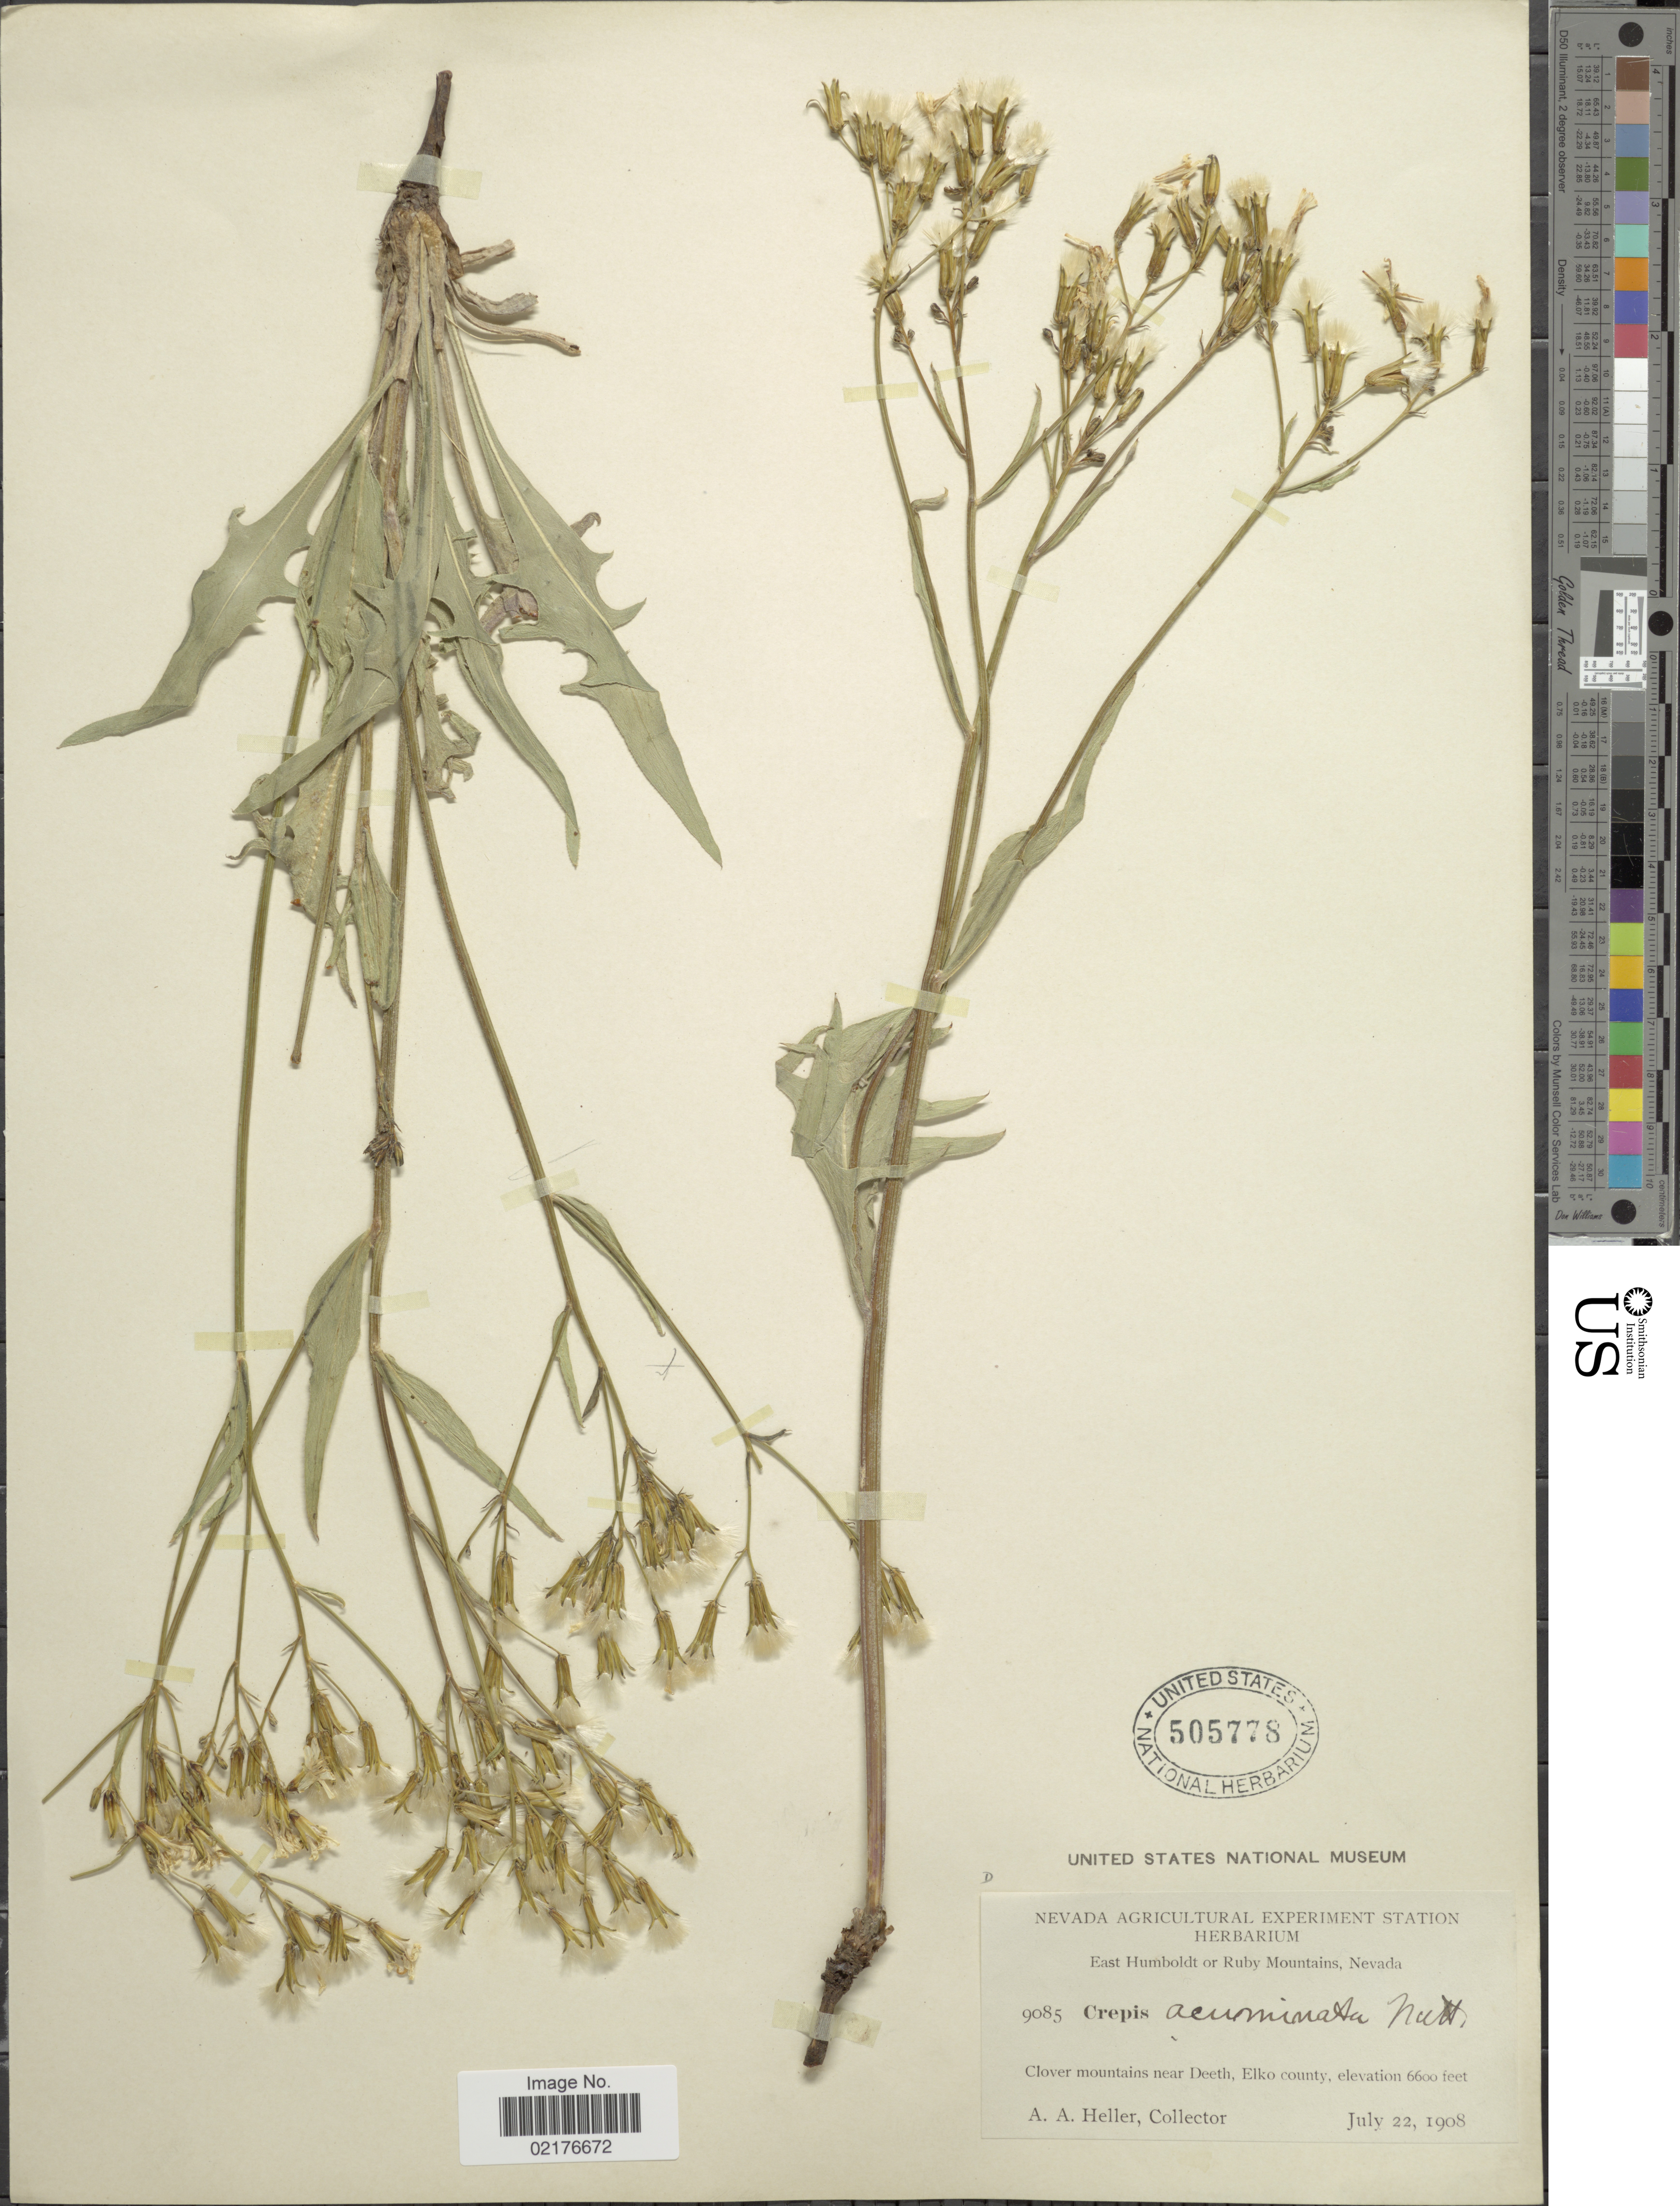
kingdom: Plantae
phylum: Tracheophyta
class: Magnoliopsida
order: Asterales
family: Asteraceae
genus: Crepis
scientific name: Crepis acuminata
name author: Nutt.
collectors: A. A. Heller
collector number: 9085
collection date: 1908-07-22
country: United States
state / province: Nevada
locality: East Humboldt or Ruby Mountains, Nevada, Clover mountains near Deeth, Elko county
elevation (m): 2012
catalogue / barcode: US 505778